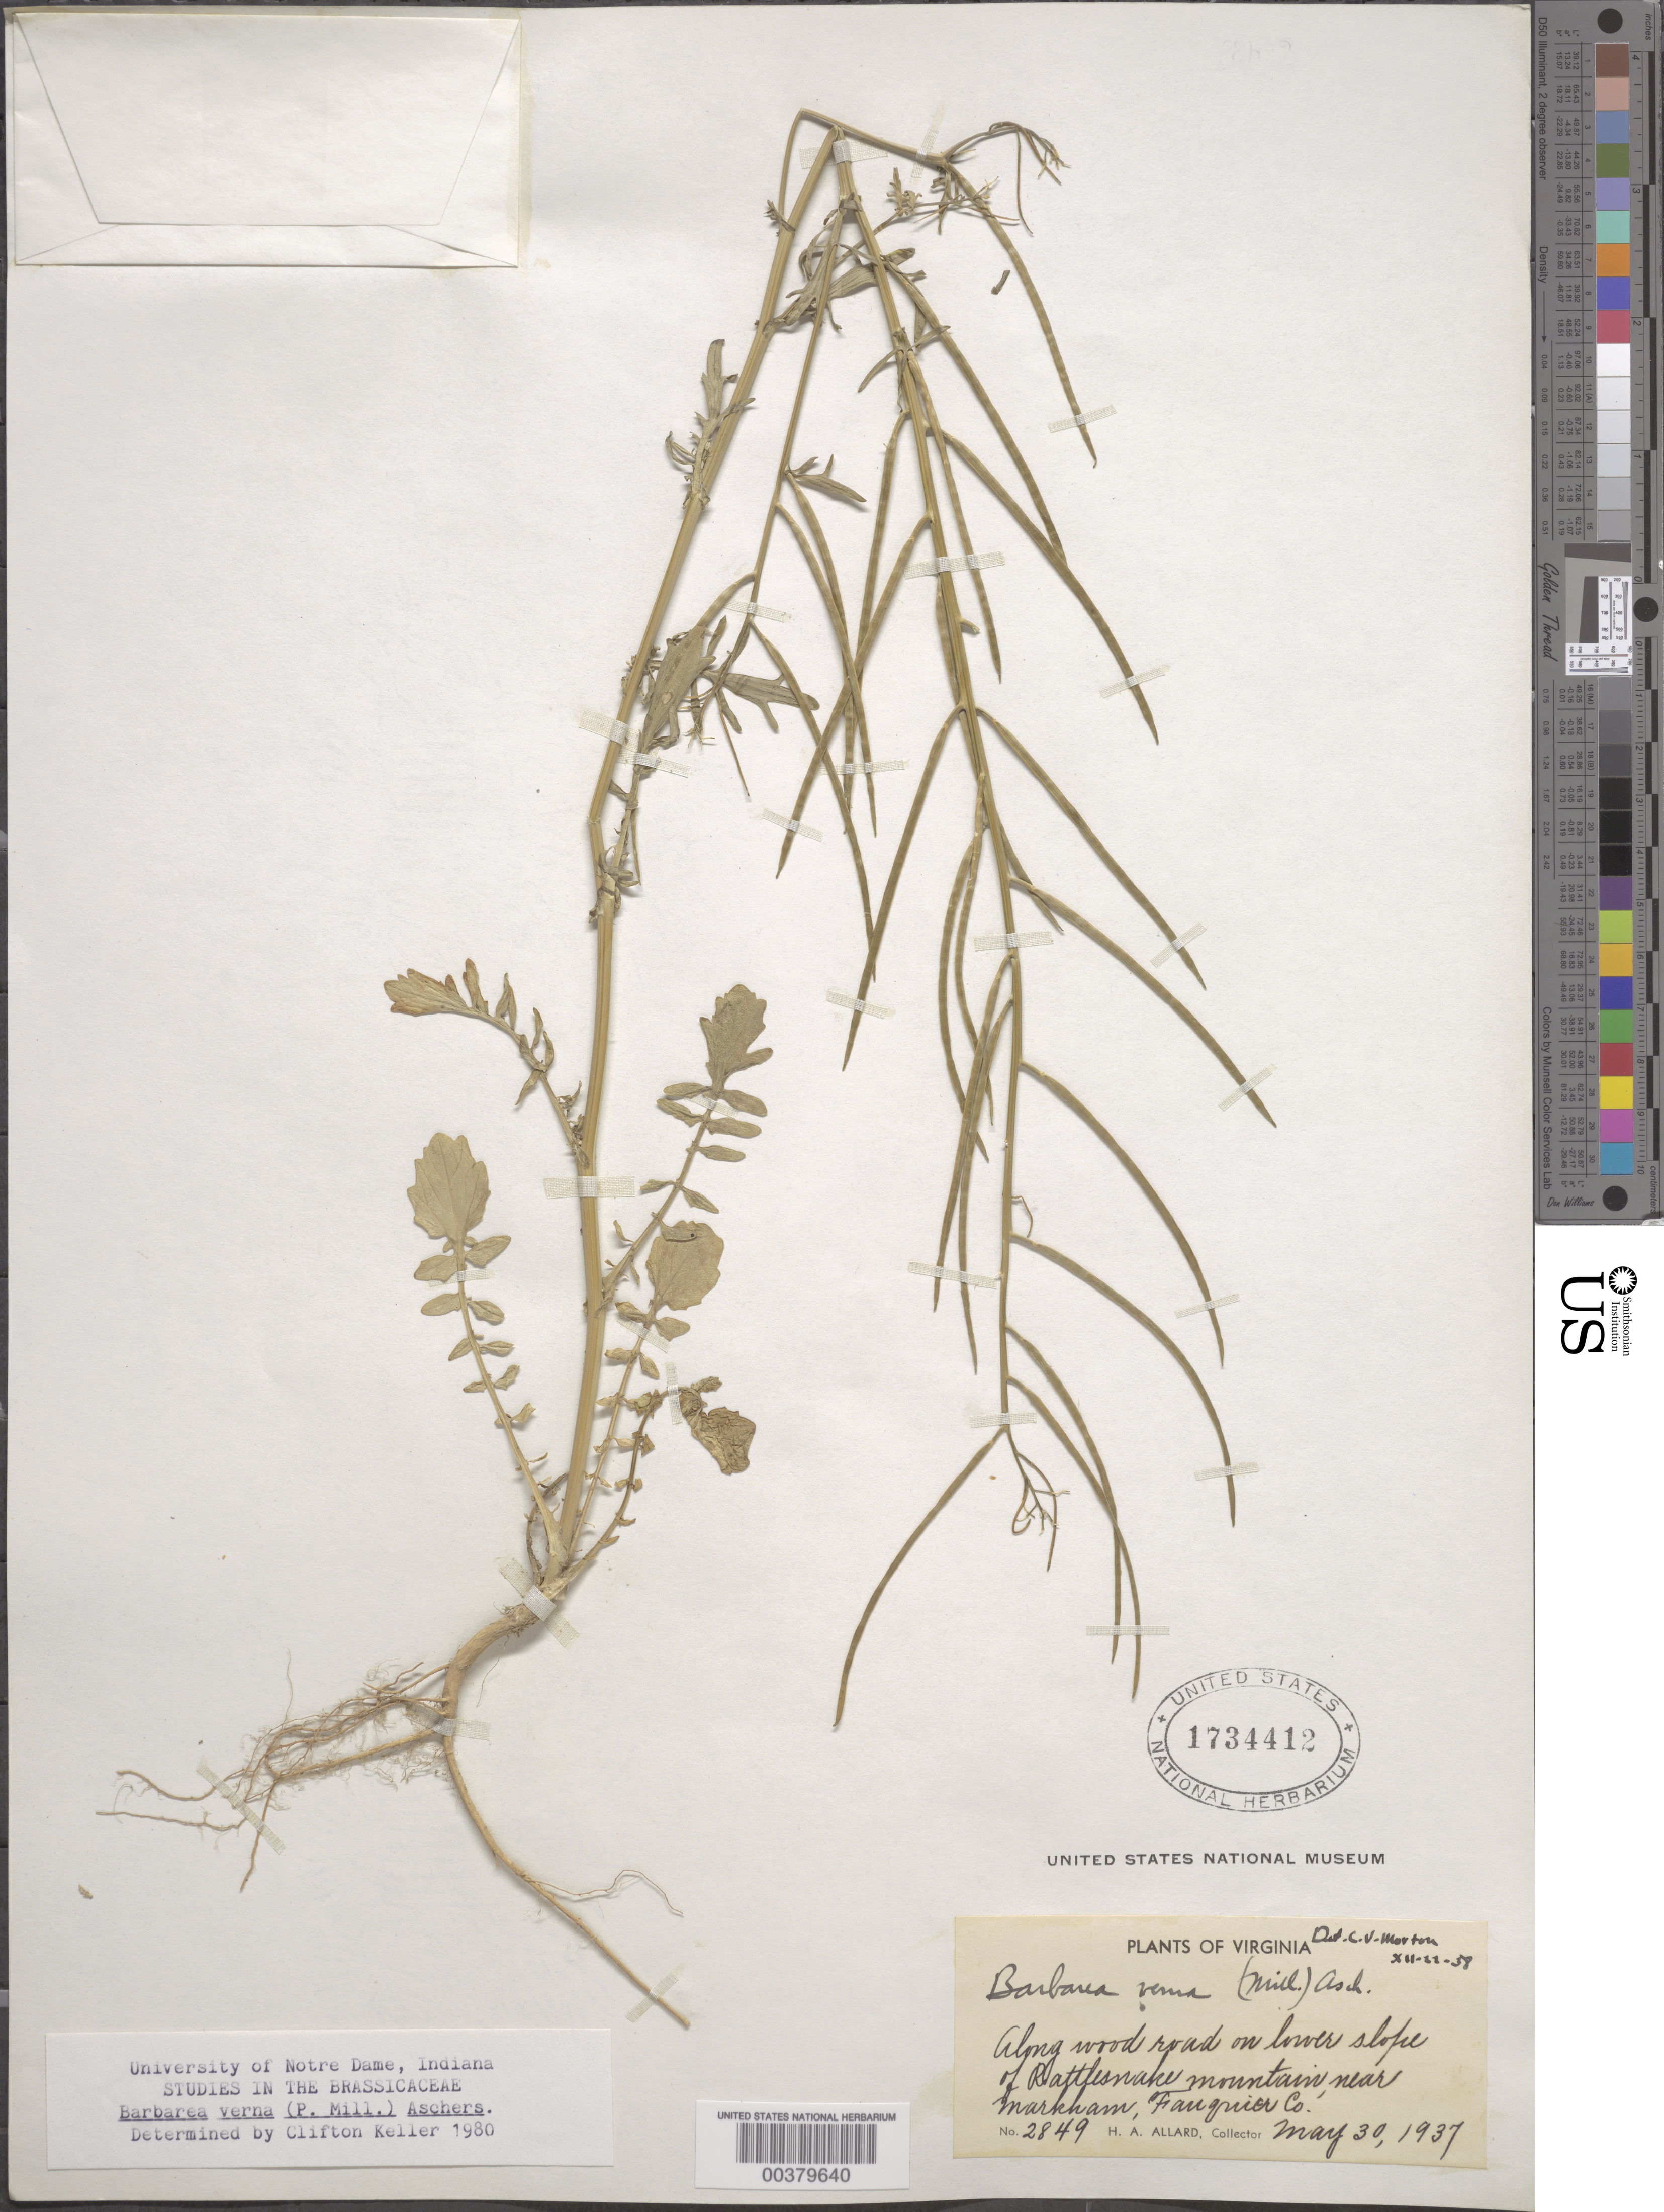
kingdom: Plantae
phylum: Tracheophyta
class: Magnoliopsida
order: Brassicales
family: Brassicaceae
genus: Barbarea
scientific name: Barbarea verna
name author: (Mill.) Asch.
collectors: H. A. Allard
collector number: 2849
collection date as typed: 30 May 1937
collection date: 1937-05-30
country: United States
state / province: Virginia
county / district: Fauquier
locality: Rattlesnake Mountain, Markham vicinity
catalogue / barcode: US 1734412